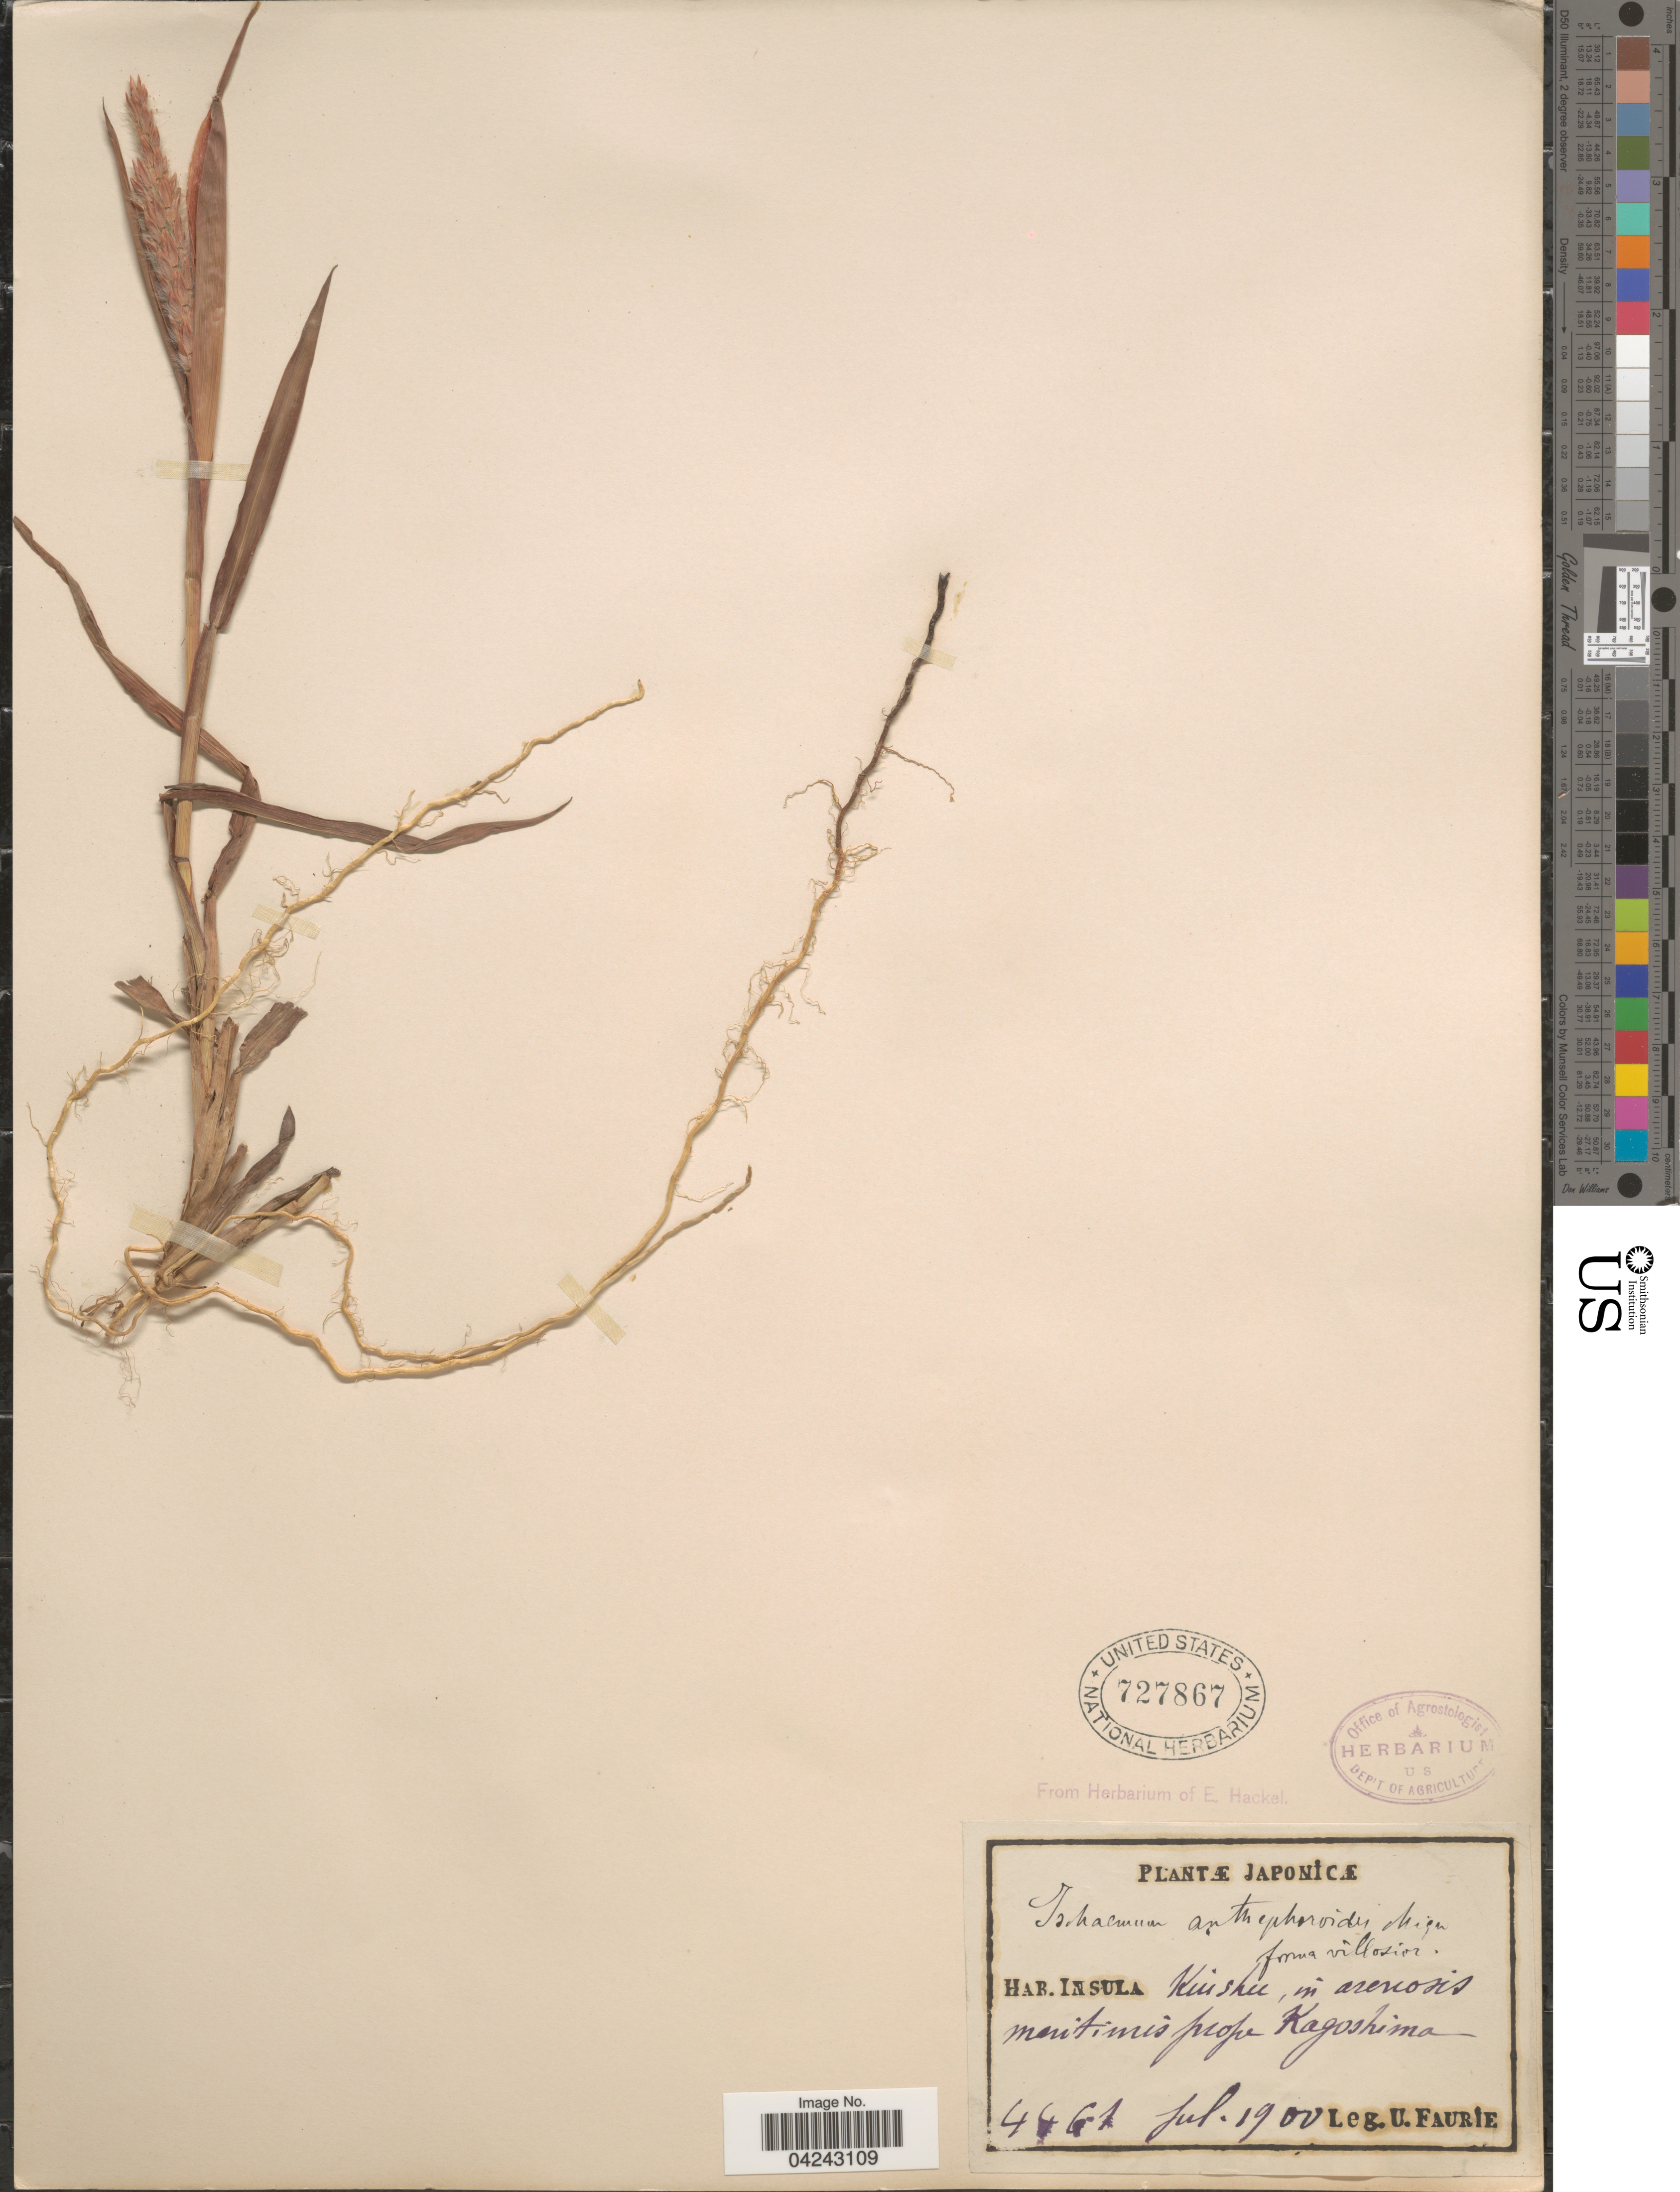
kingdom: Plantae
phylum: Tracheophyta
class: Liliopsida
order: Poales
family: Poaceae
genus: Ischaemum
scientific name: Ischaemum anthephoroides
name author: (Steud.) Miq.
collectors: U. Faurie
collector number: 4461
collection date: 1900-07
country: Japan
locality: Insula Kuishu, in arenosis maritimis prope Kagoshima.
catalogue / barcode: US 727867